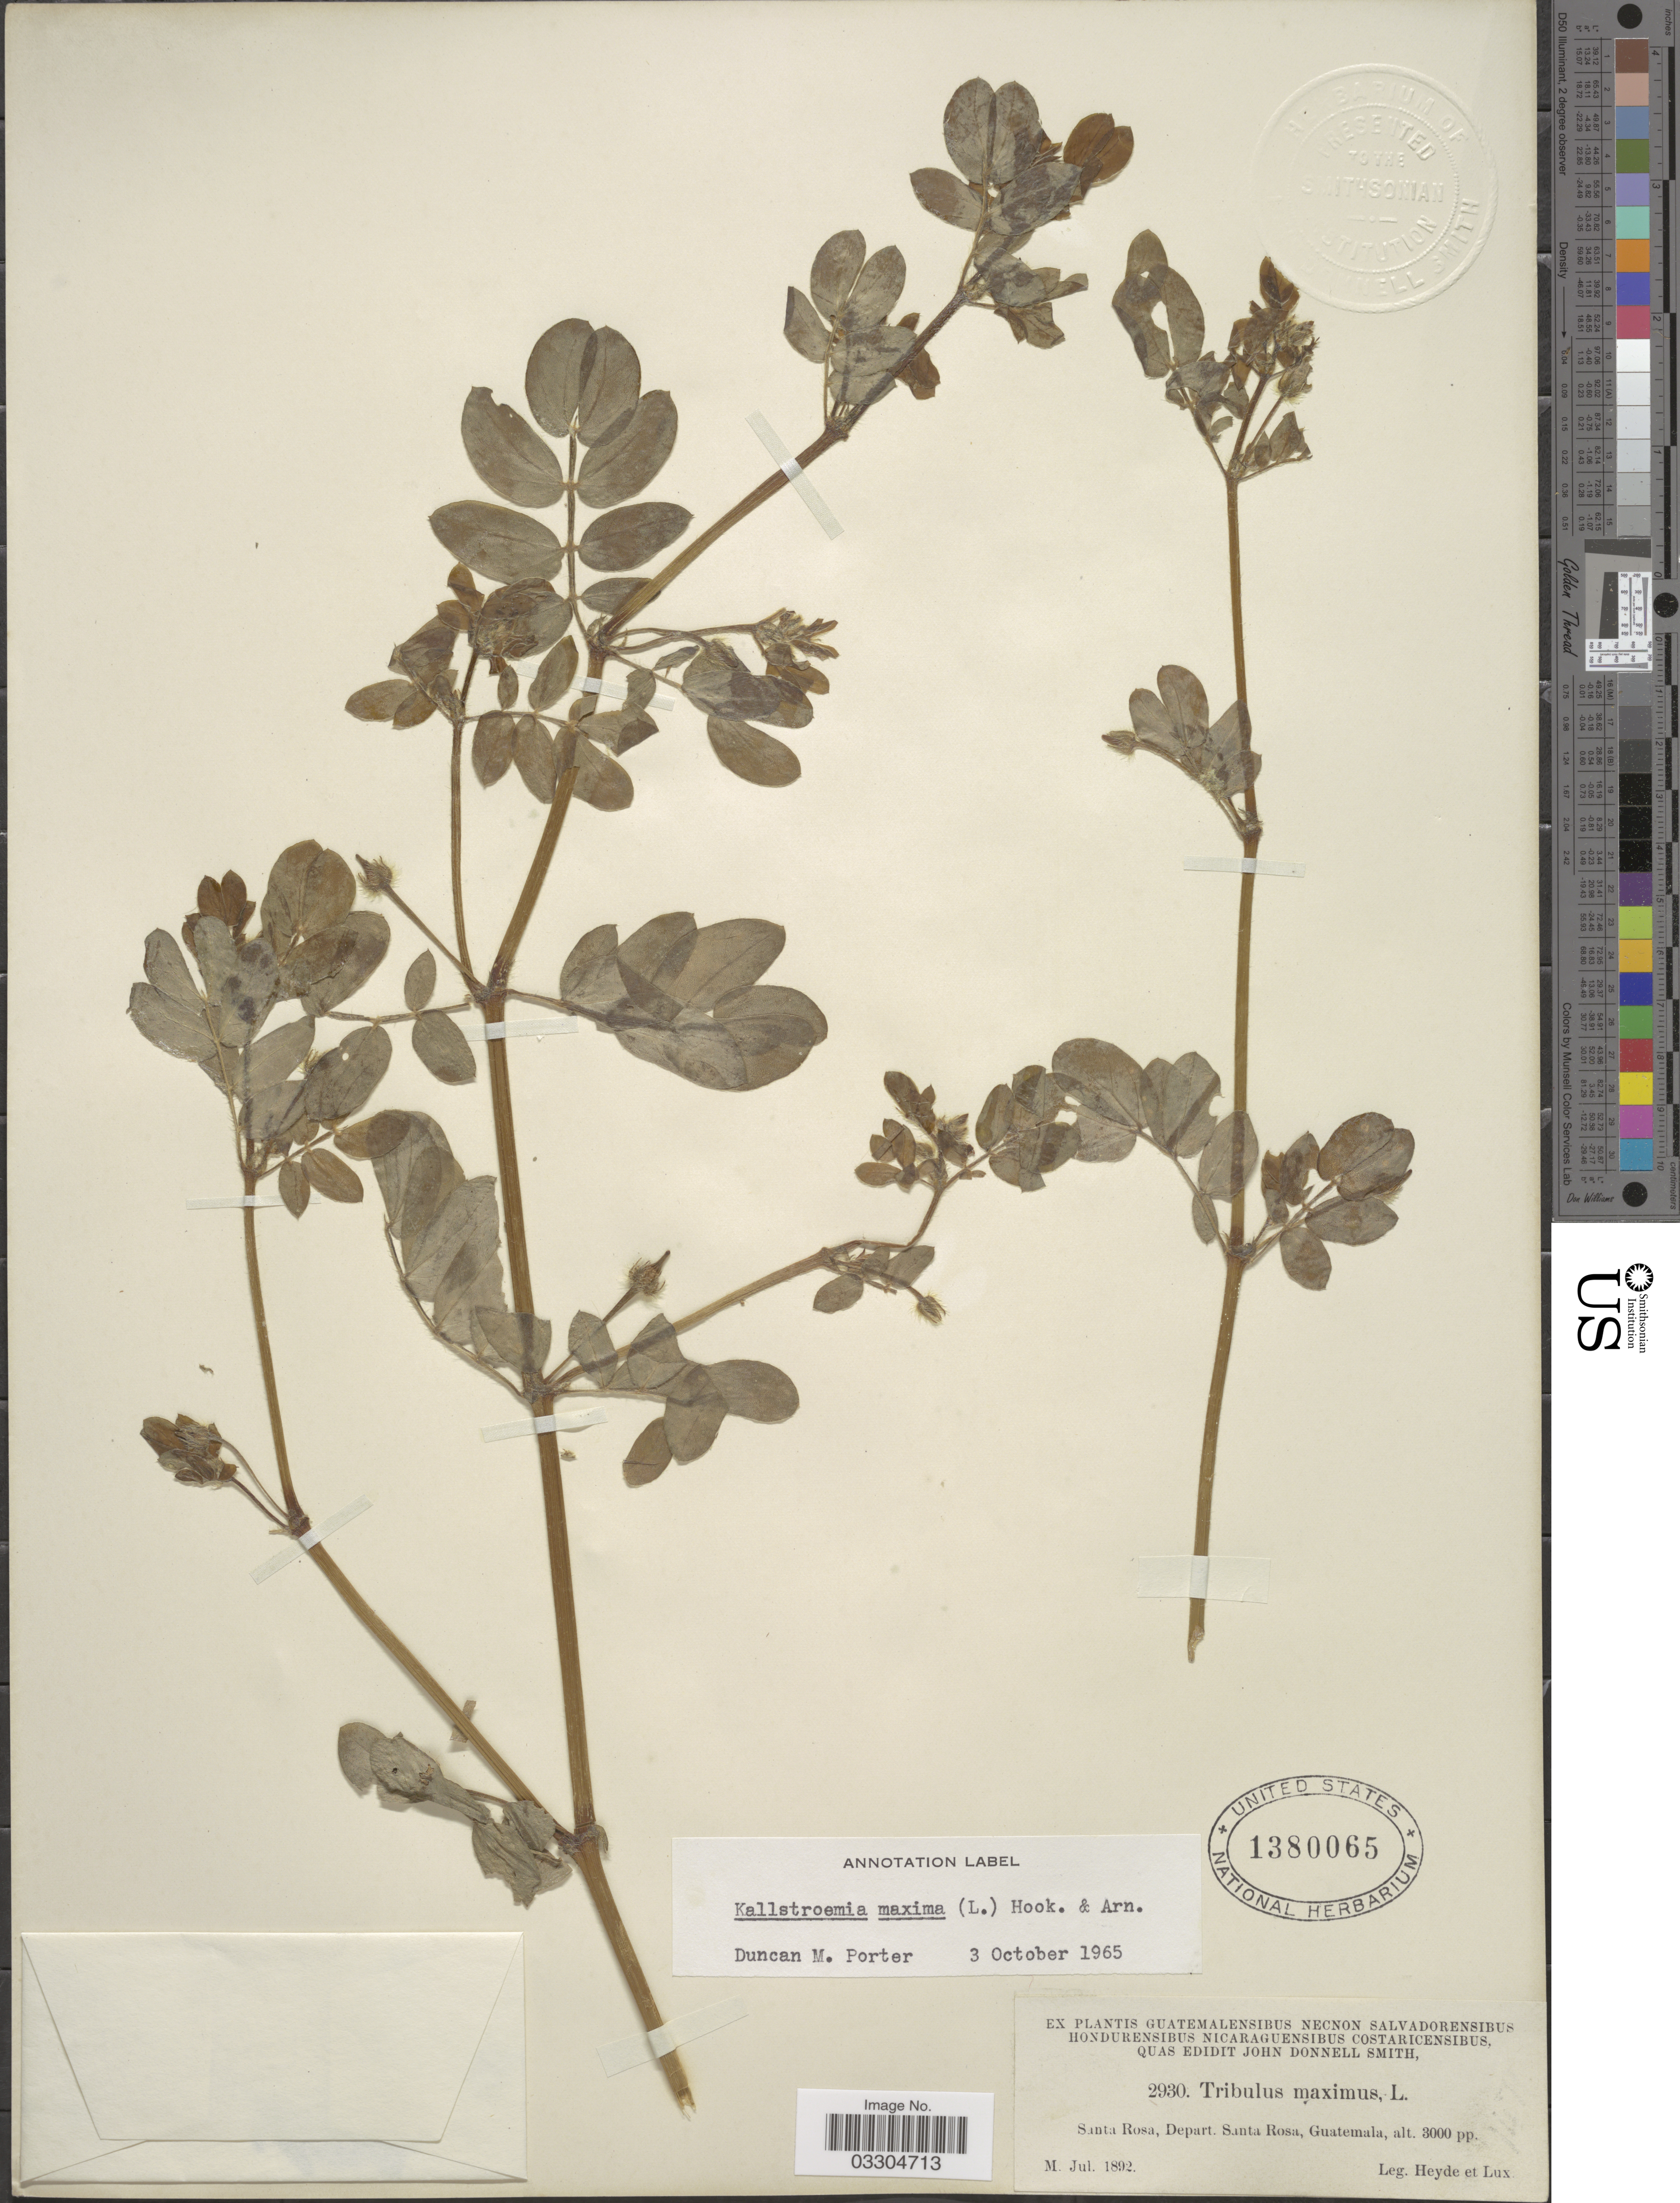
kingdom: Plantae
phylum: Tracheophyta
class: Magnoliopsida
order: Zygophyllales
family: Zygophyllaceae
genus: Kallstroemia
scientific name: Kallstroemia maxima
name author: (L.) Hook. & Arn.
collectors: Heyde & Lux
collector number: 2930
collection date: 1892-07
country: Guatemala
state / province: Santa Rosa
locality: Santa Rosa, Depart. Santa Rosa.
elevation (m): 914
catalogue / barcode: US 1380065